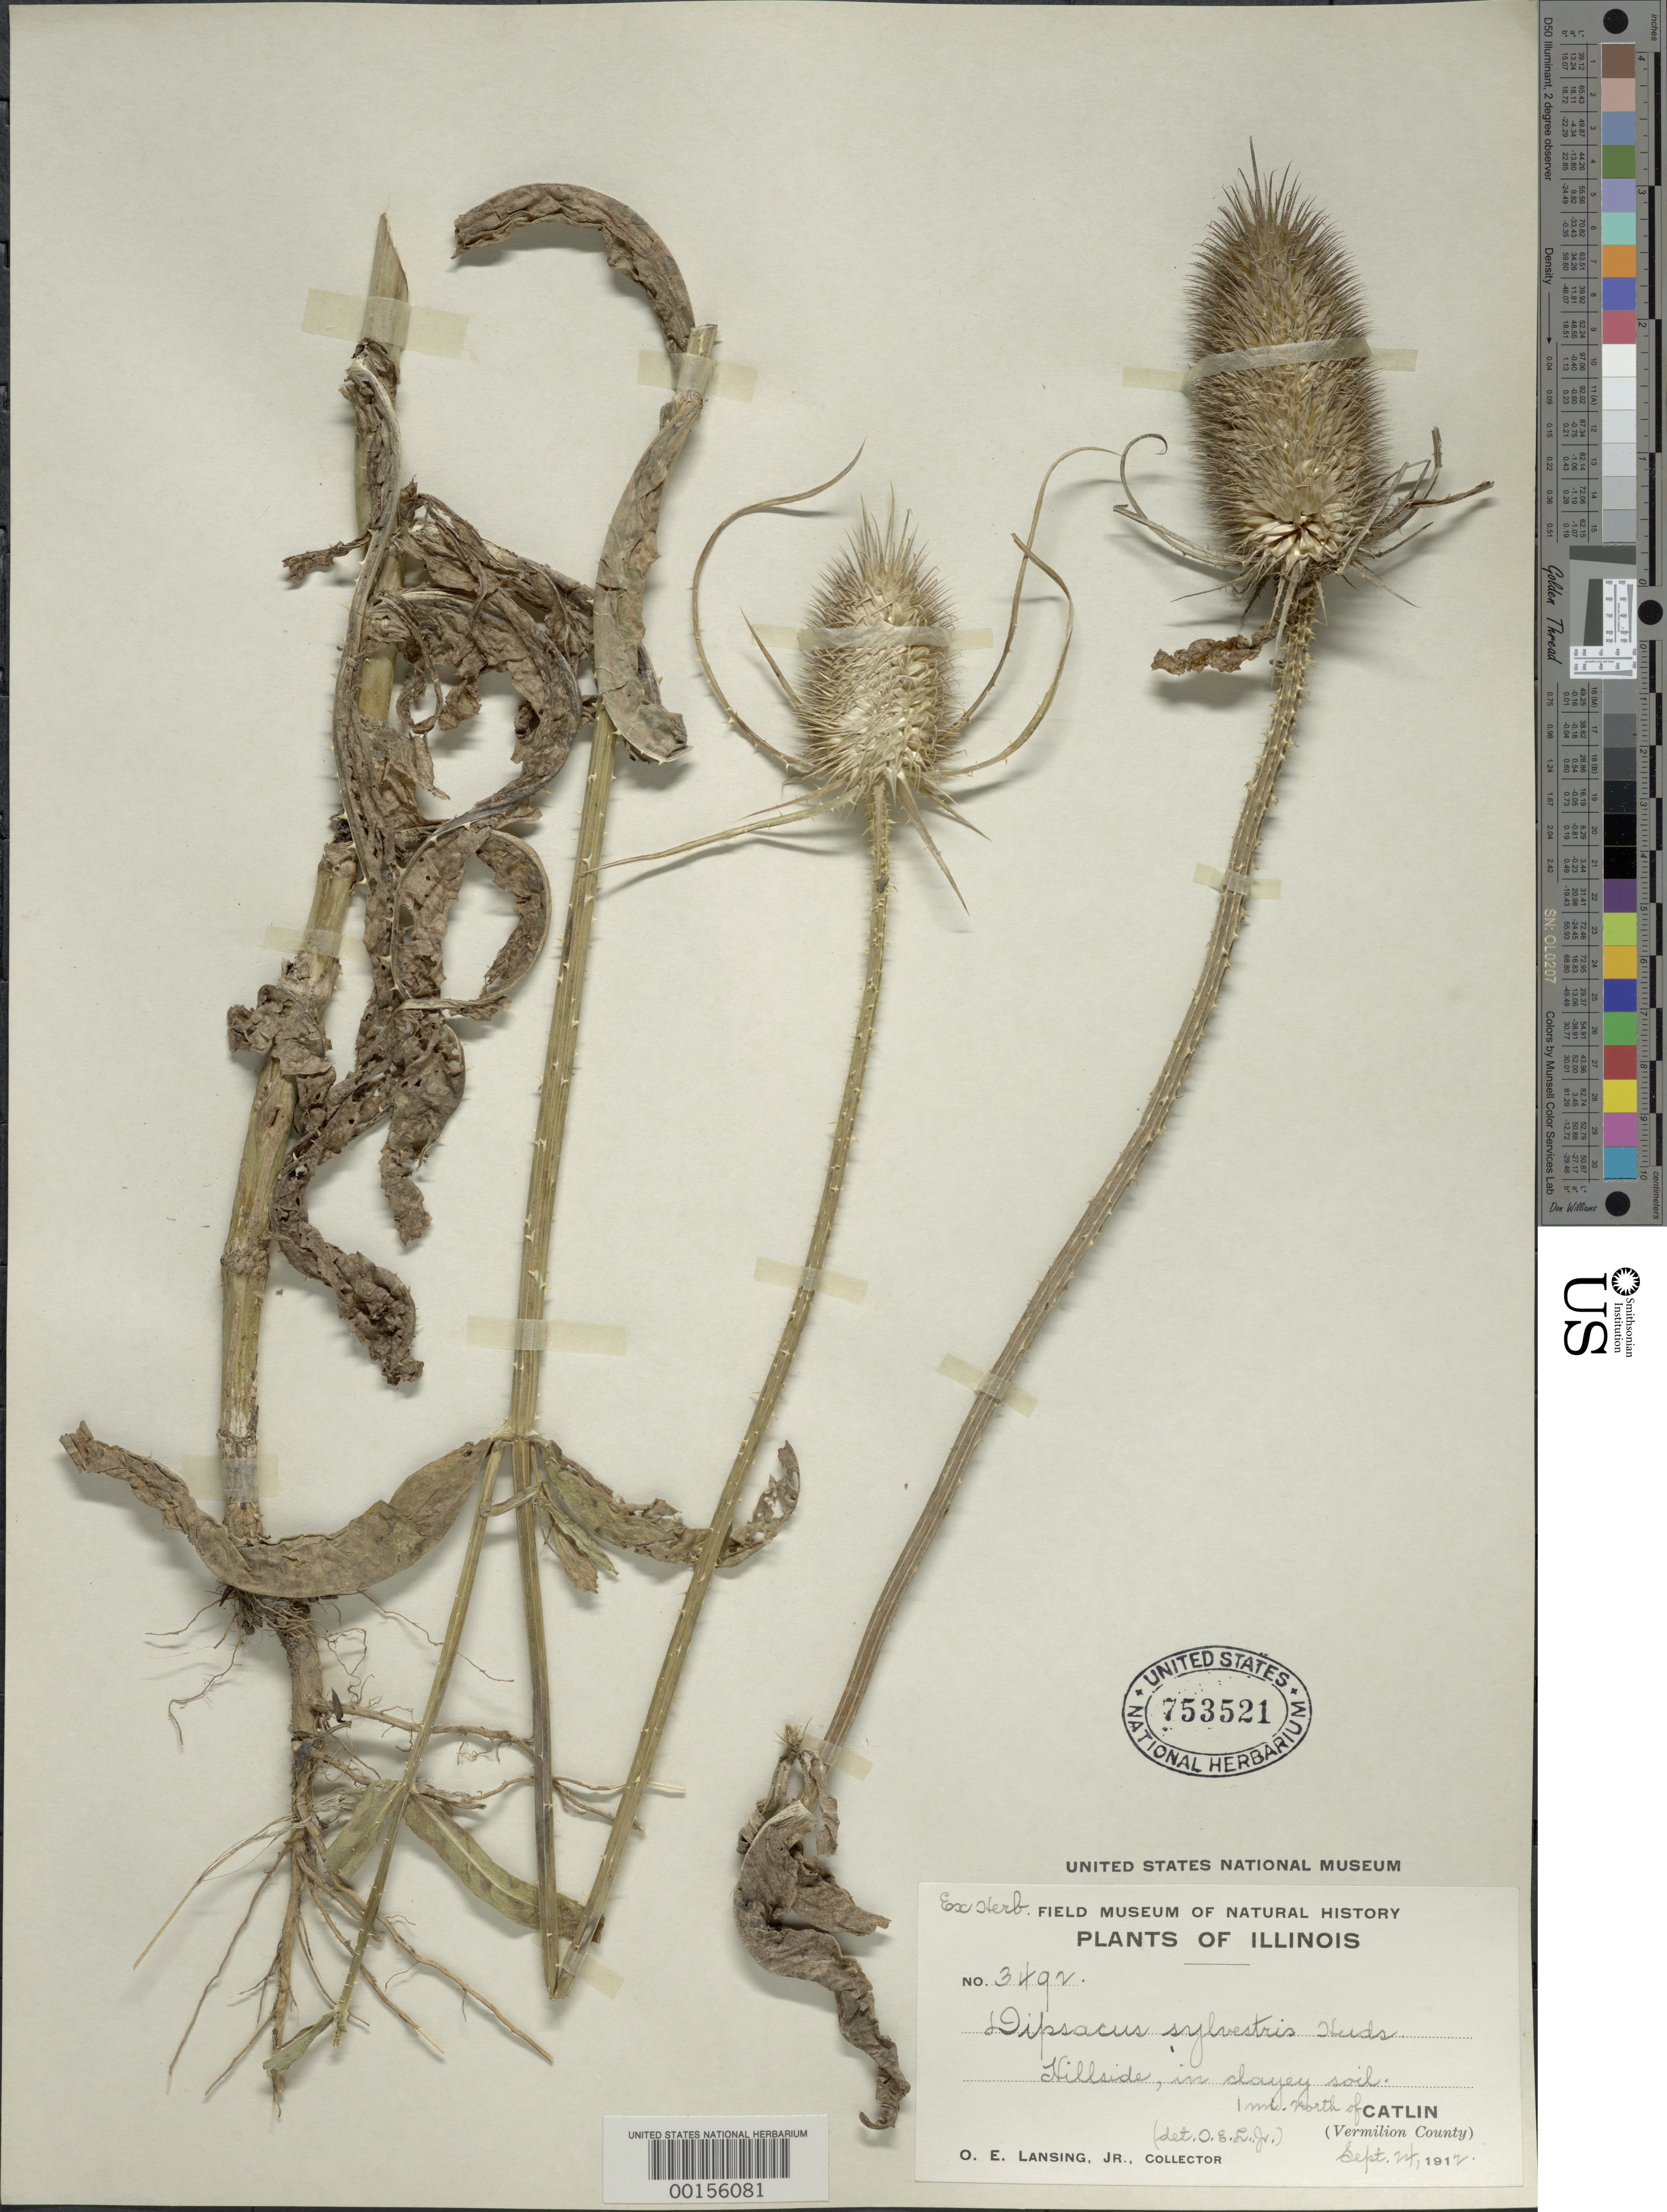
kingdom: Plantae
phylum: Tracheophyta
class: Magnoliopsida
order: Dipsacales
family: Caprifoliaceae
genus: Dipsacus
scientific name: Dipsacus sylvestris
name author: Huds.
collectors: O. Lansing Jr.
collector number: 3492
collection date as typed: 24 Sep 1912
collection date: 1912-09-24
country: United States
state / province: Illinois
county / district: Vermilion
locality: Catlin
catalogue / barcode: US 753521